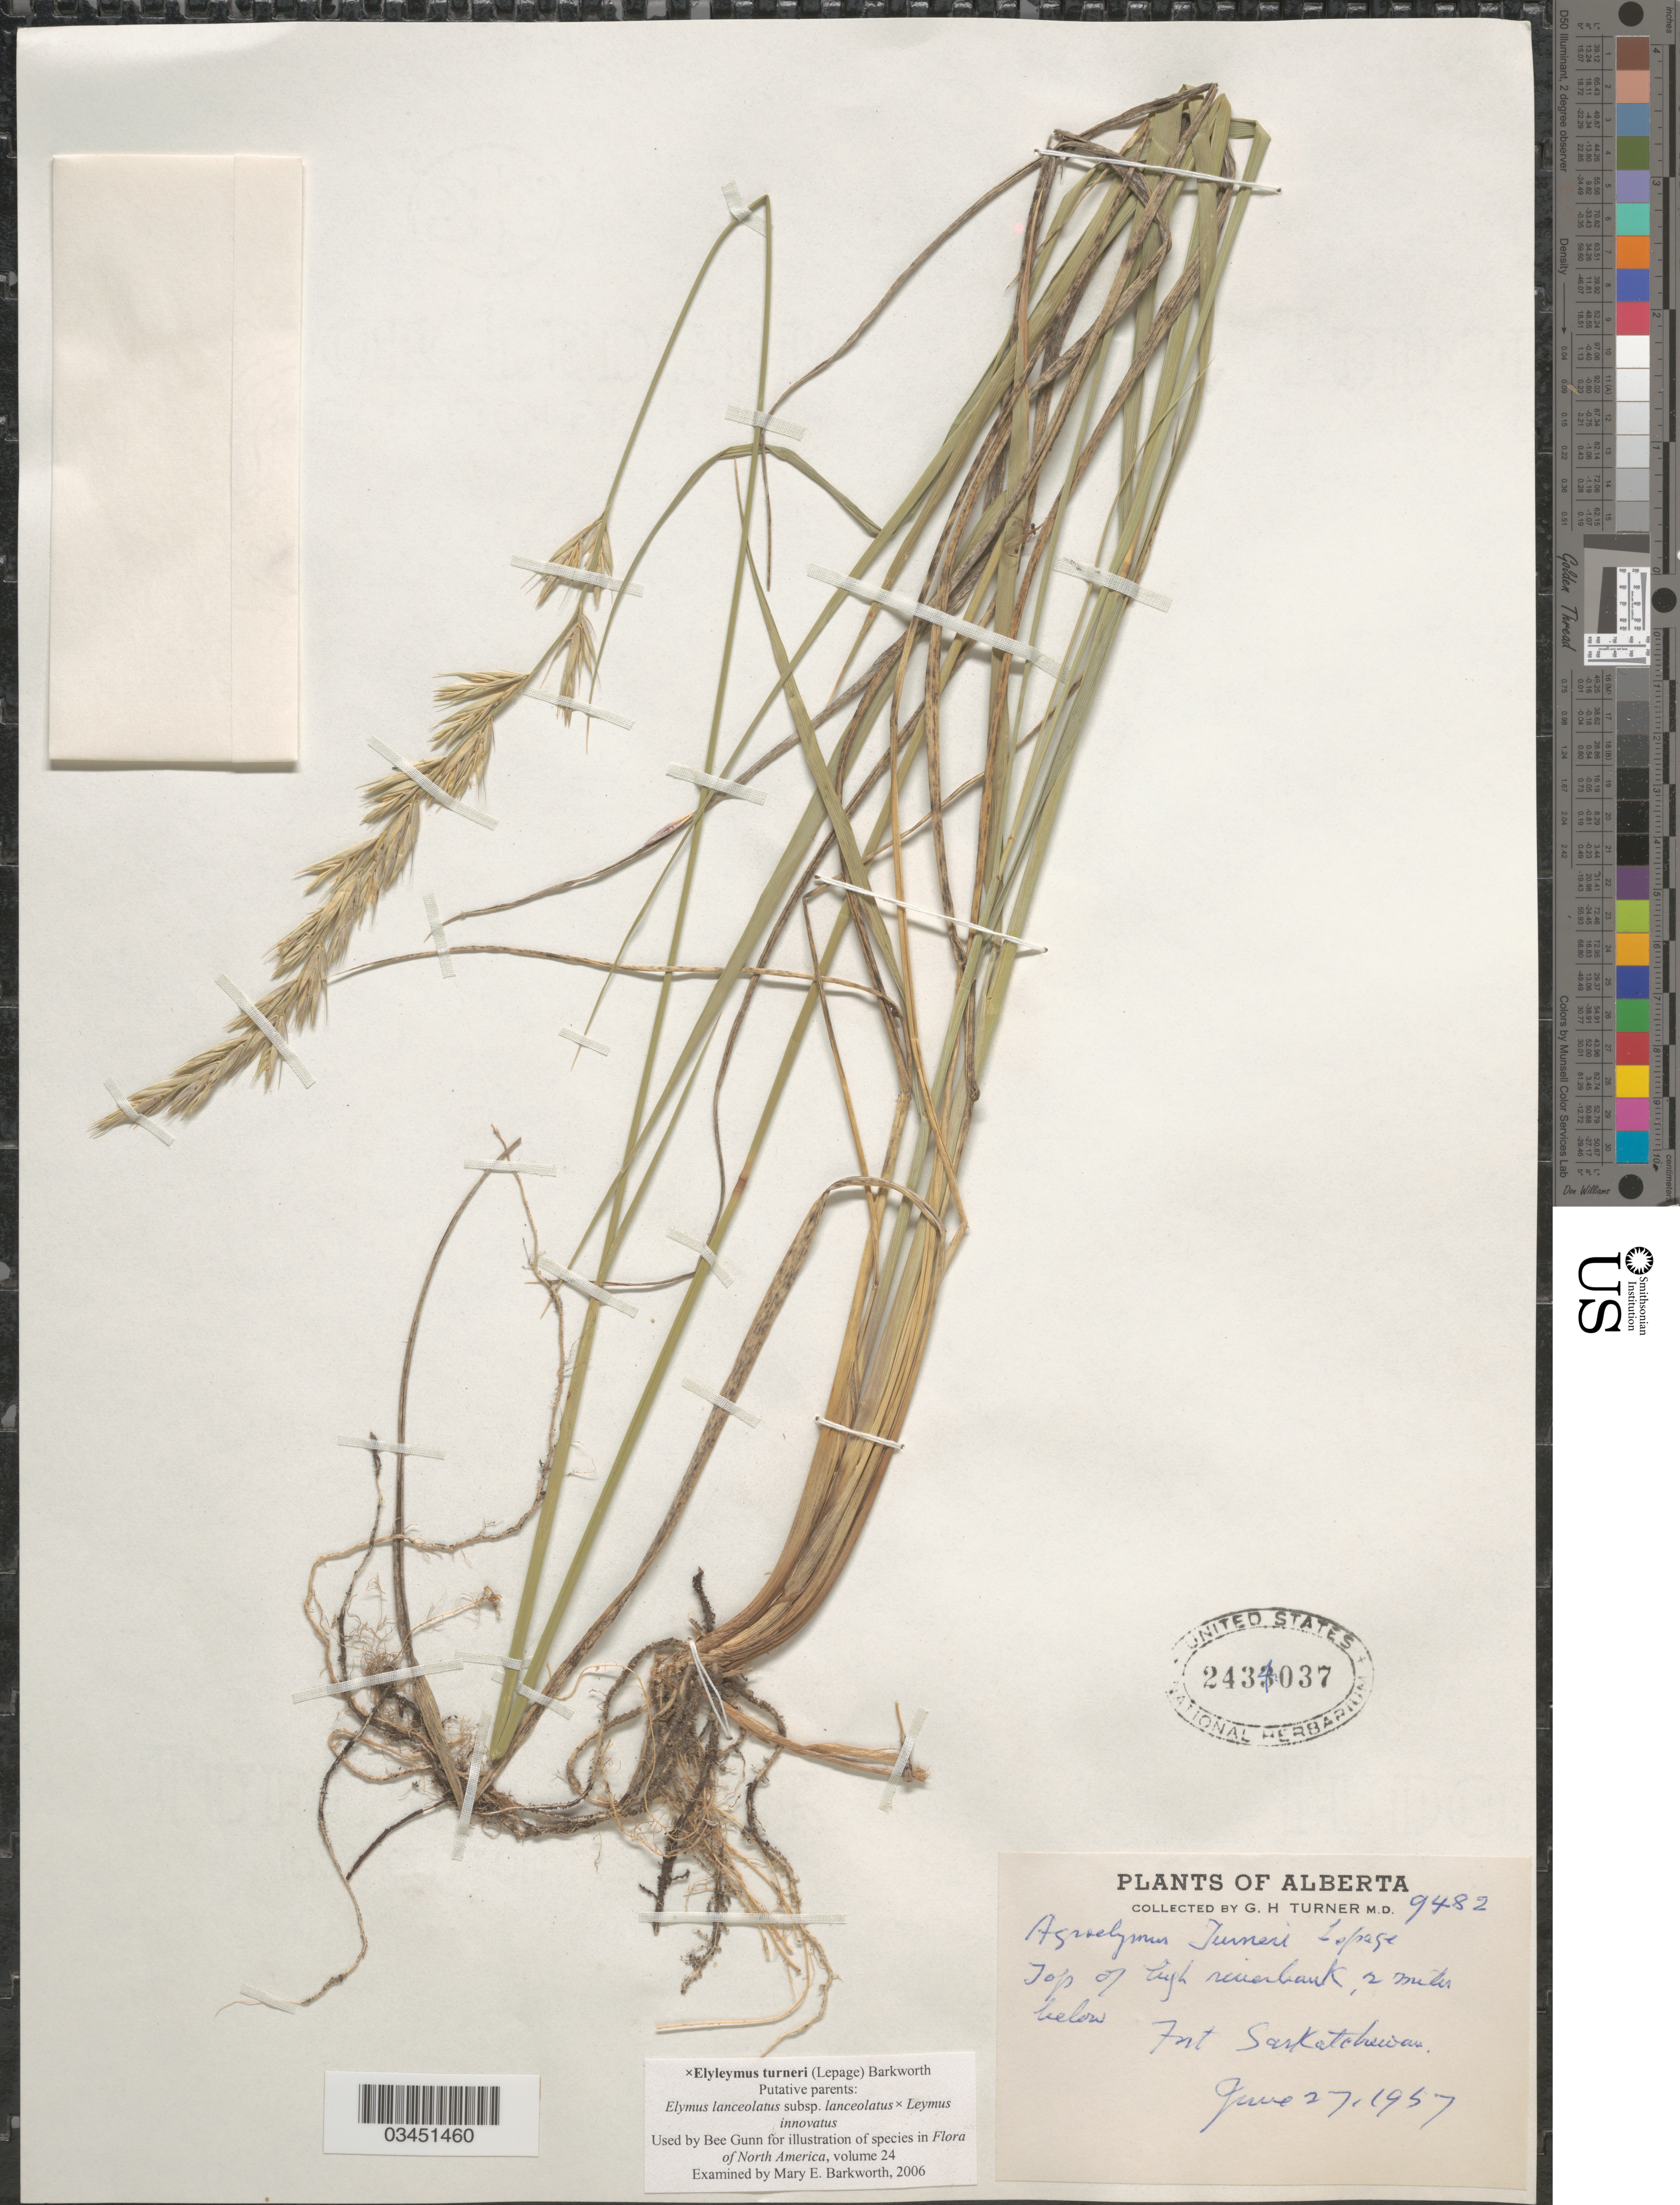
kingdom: Plantae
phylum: Tracheophyta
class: Liliopsida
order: Poales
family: Poaceae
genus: Elyleymus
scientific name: x Elyleymus turneri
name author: (Lepage) Barkworth & Dewey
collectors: G. H. Turner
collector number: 9482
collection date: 1957-06-27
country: Canada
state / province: Alberta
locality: Top of high riverbank, 2 miles below Fort Saskatchewan.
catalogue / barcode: US 2434037